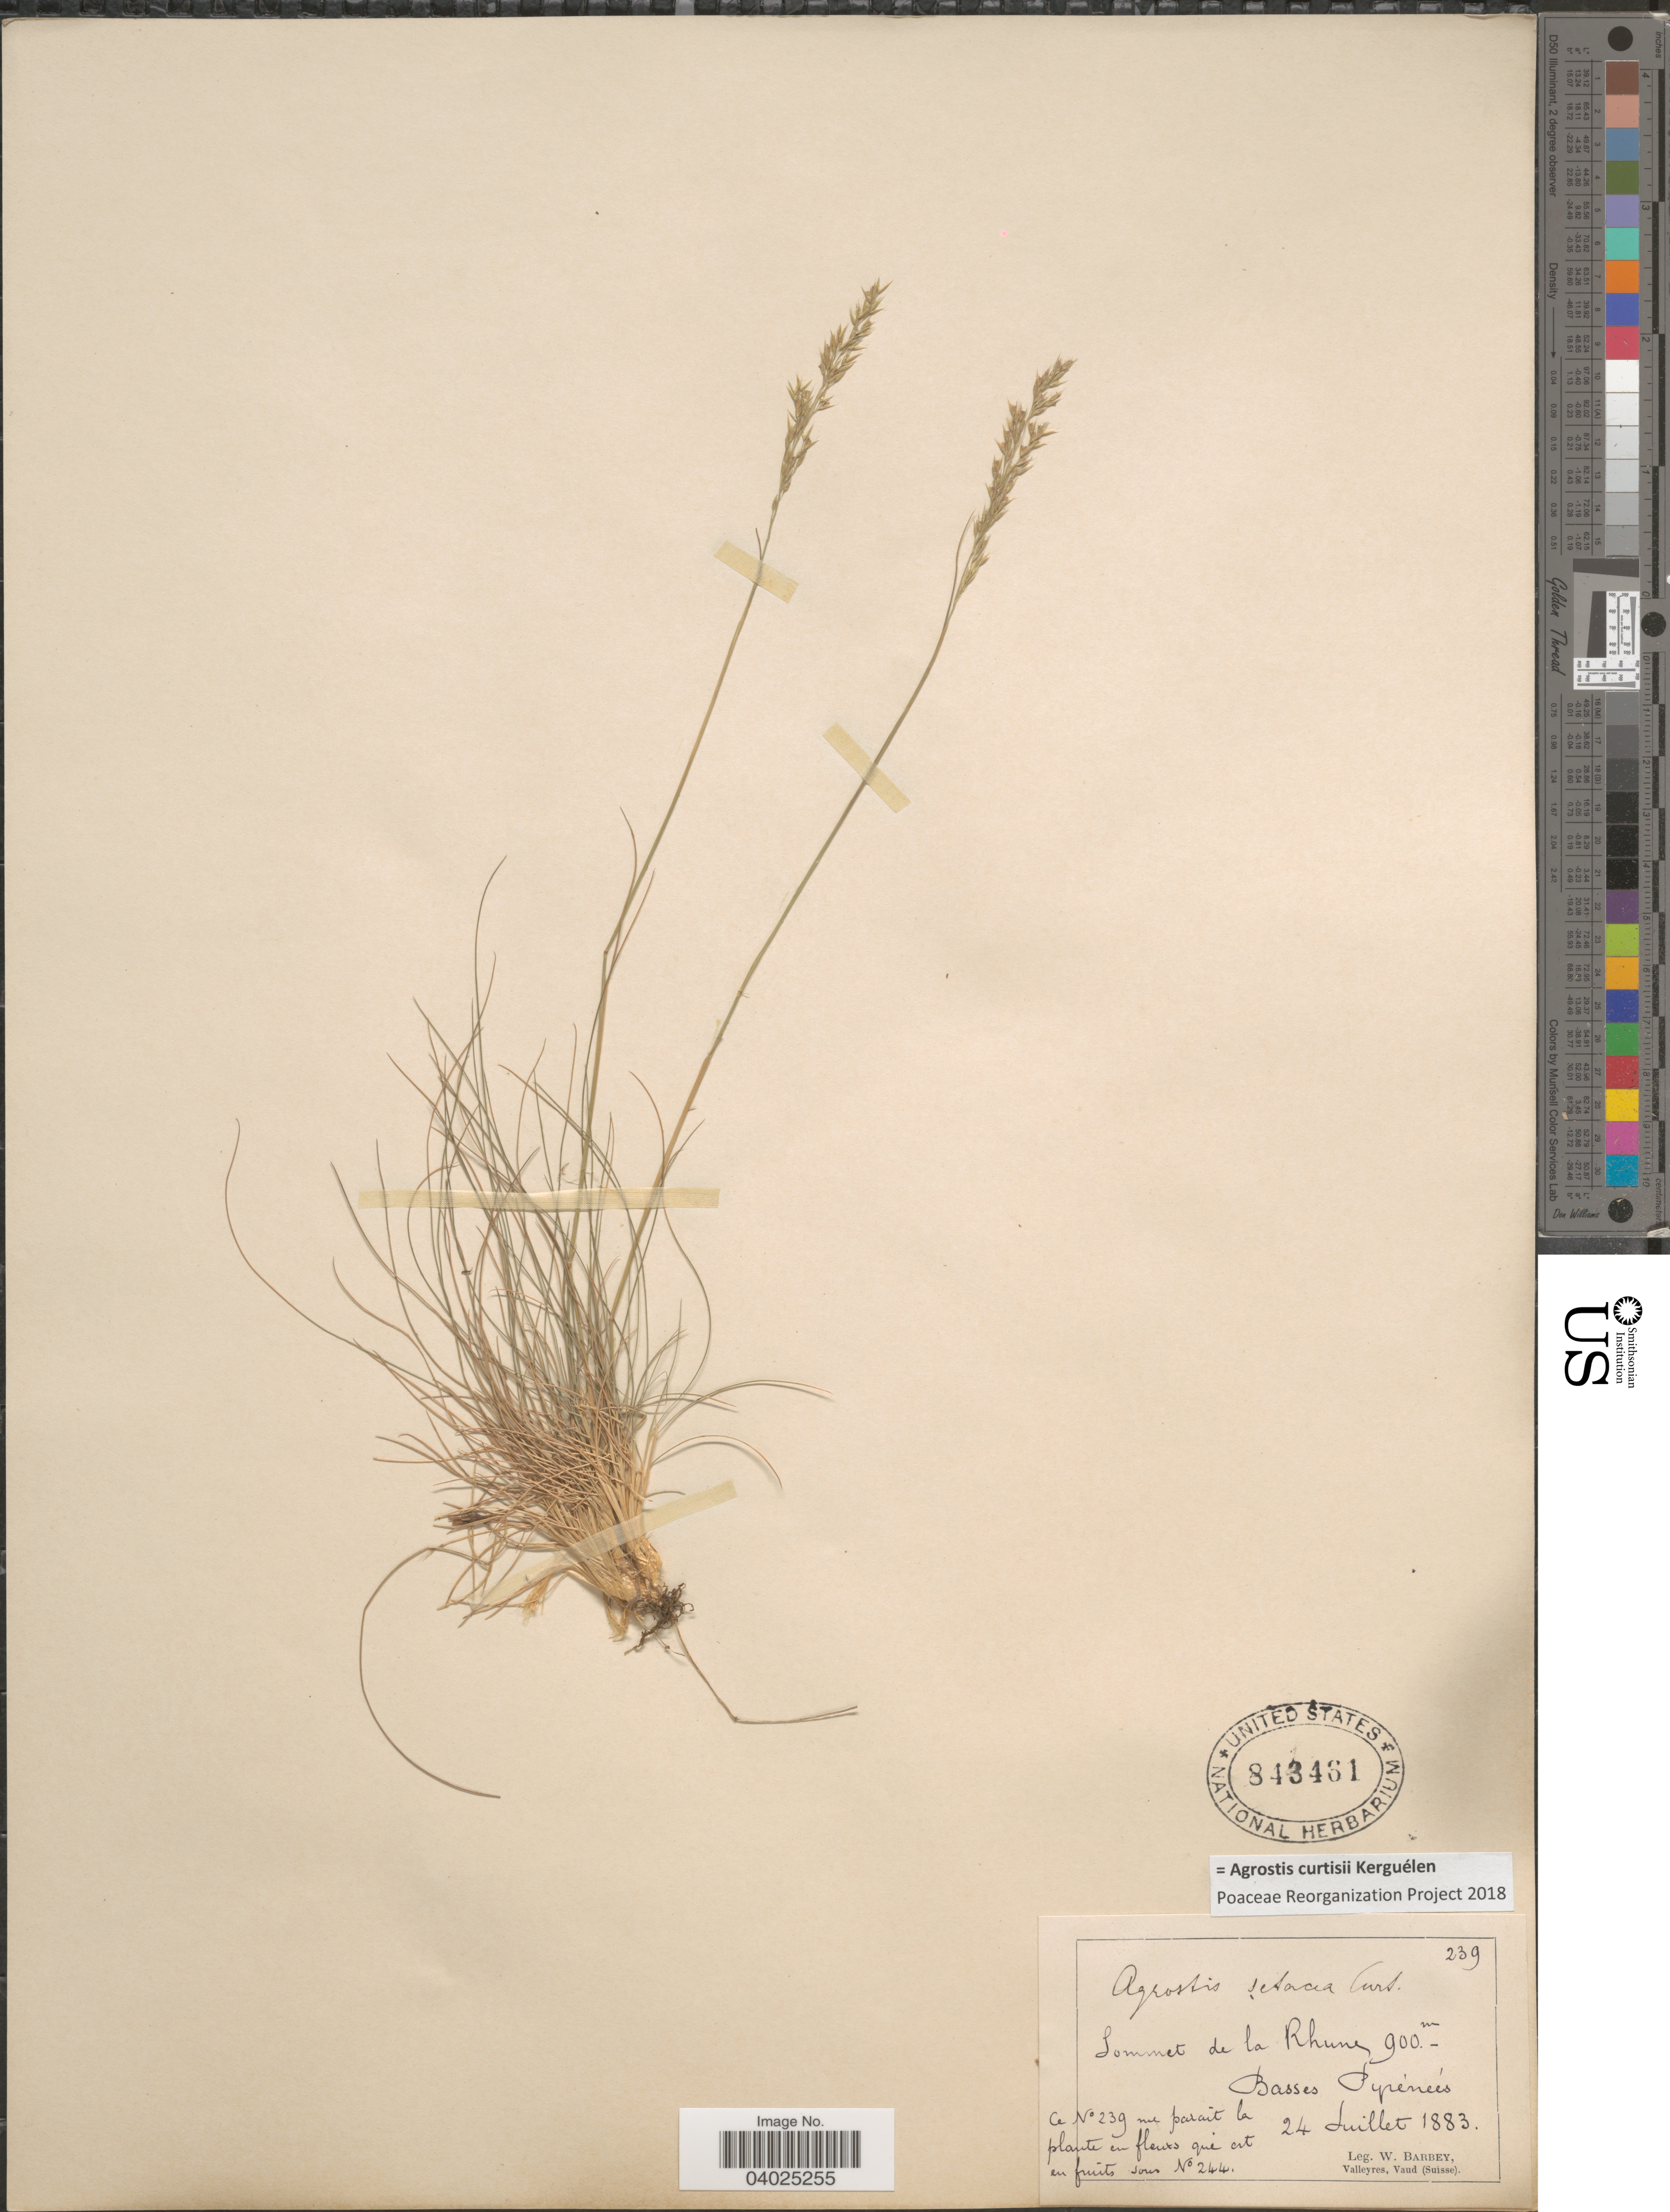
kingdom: Plantae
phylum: Tracheophyta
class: Liliopsida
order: Poales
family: Poaceae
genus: Alpagrostis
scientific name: Alpagrostis curtisii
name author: (Kerguélen) P.M. Peterson et al.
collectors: W. Barbey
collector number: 239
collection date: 1883-07-24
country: Switzerland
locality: Sommet de la Rhune. Basses Pyréneés. Suisse.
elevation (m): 900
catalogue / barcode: US 843461